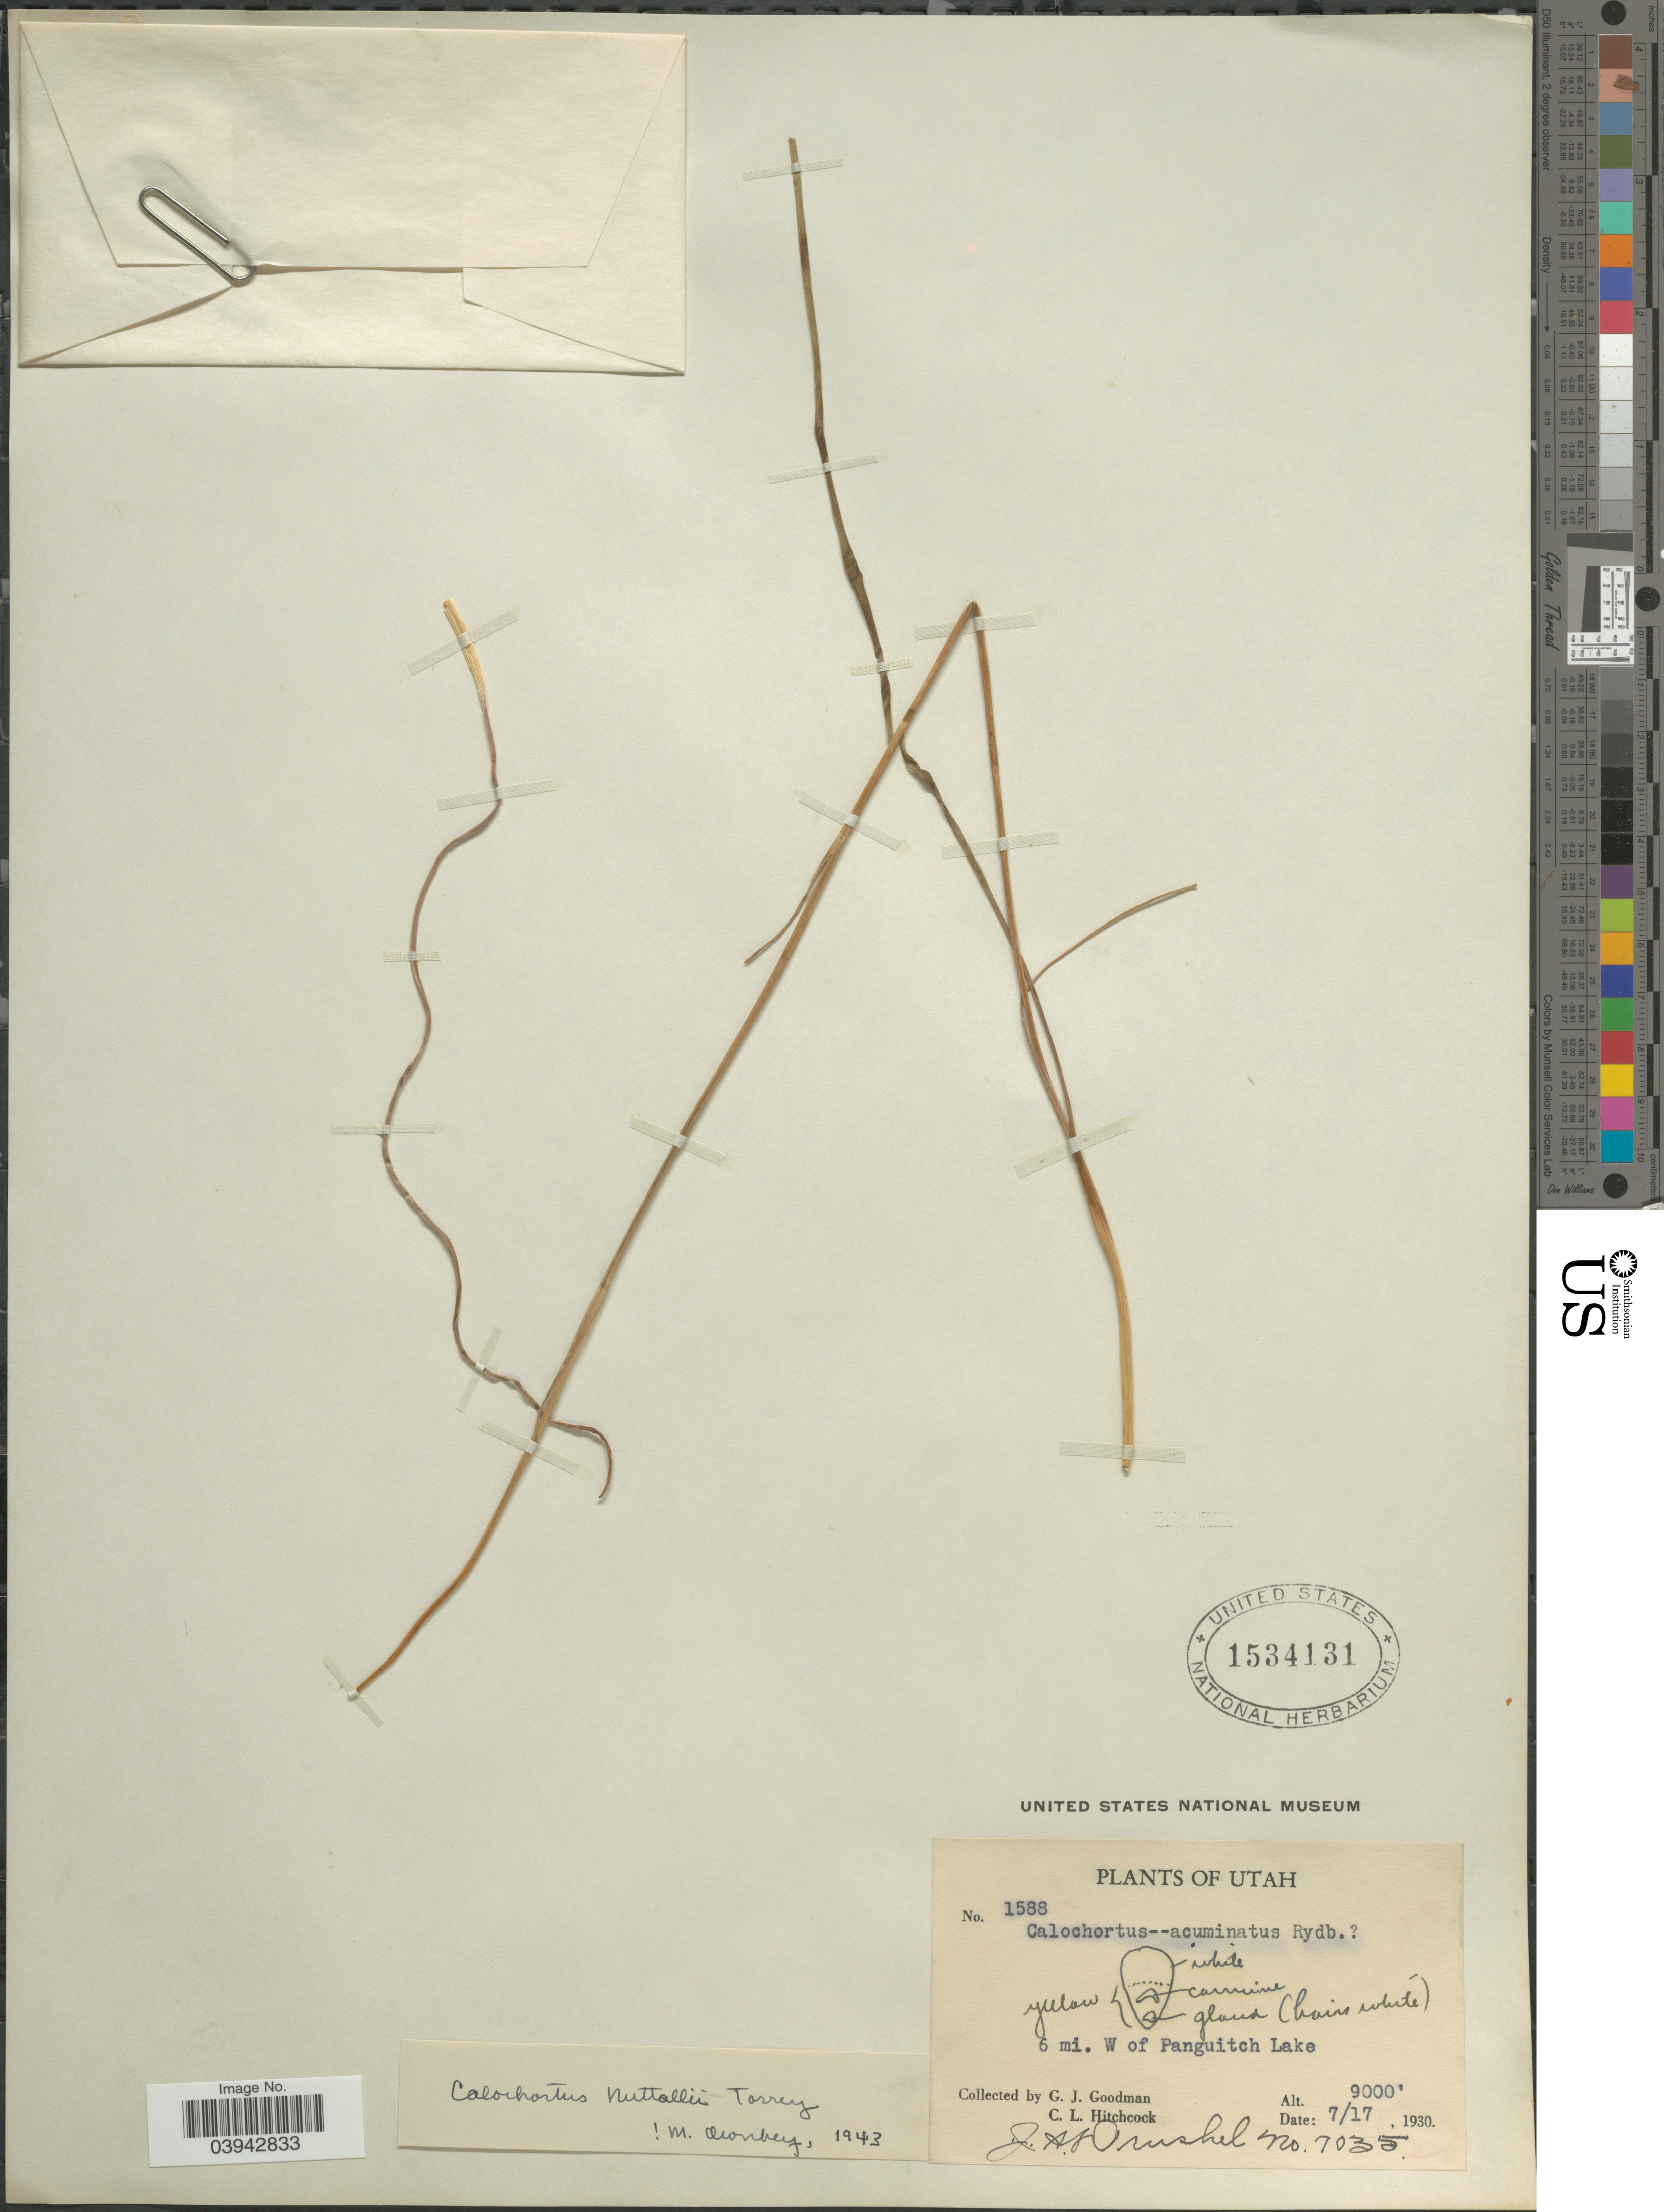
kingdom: Plantae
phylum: Tracheophyta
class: Liliopsida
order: Liliales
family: Liliaceae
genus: Calochortus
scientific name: Calochortus nuttallii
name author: Torr.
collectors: G. J. Goodman, C. L. Hitchcock & J. A. Drushel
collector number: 7035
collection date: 1930-07-17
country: United States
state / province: Utah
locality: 6 mi. W of Panguitch Lake.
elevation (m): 2743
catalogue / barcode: US 1534131